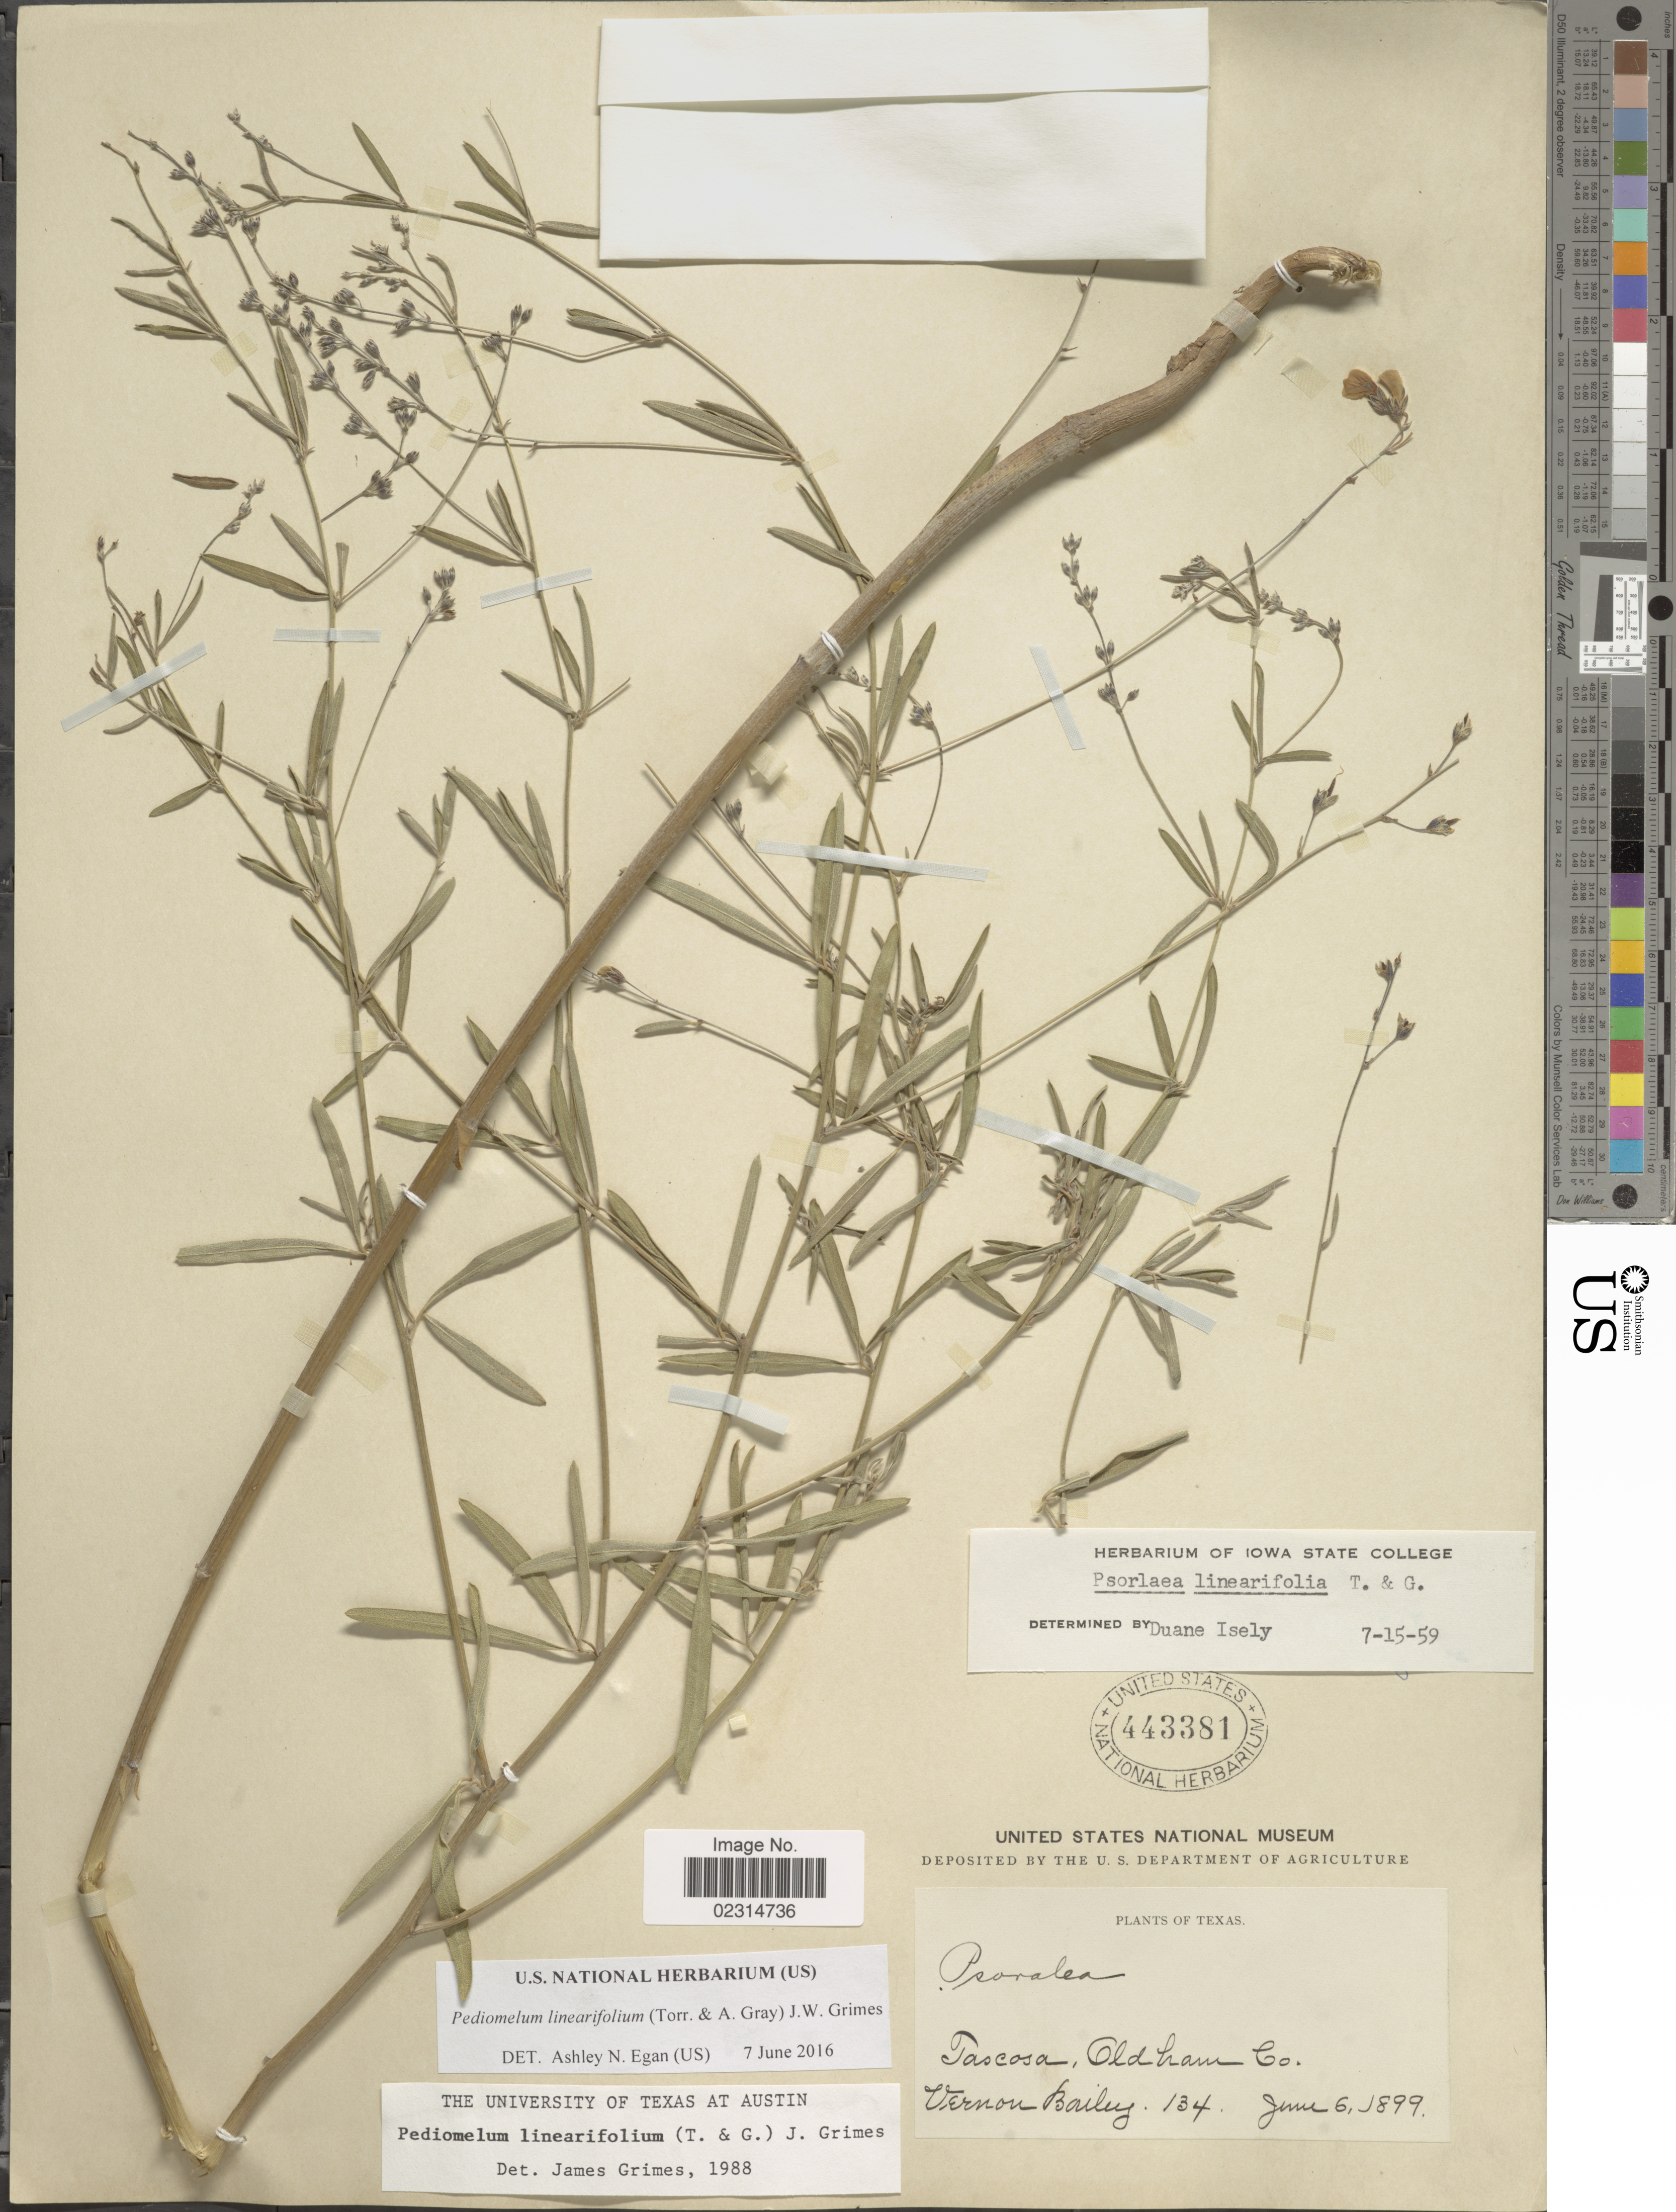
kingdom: Plantae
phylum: Tracheophyta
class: Magnoliopsida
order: Fabales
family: Fabaceae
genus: Pediomelum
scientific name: Pediomelum linearifolium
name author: (Torr. & A. Gray) J.W. Grimes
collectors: V. O. Bailey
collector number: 134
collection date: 1899-06-06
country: United States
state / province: Texas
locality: Tascosa, Oldham Co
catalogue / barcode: US 443381